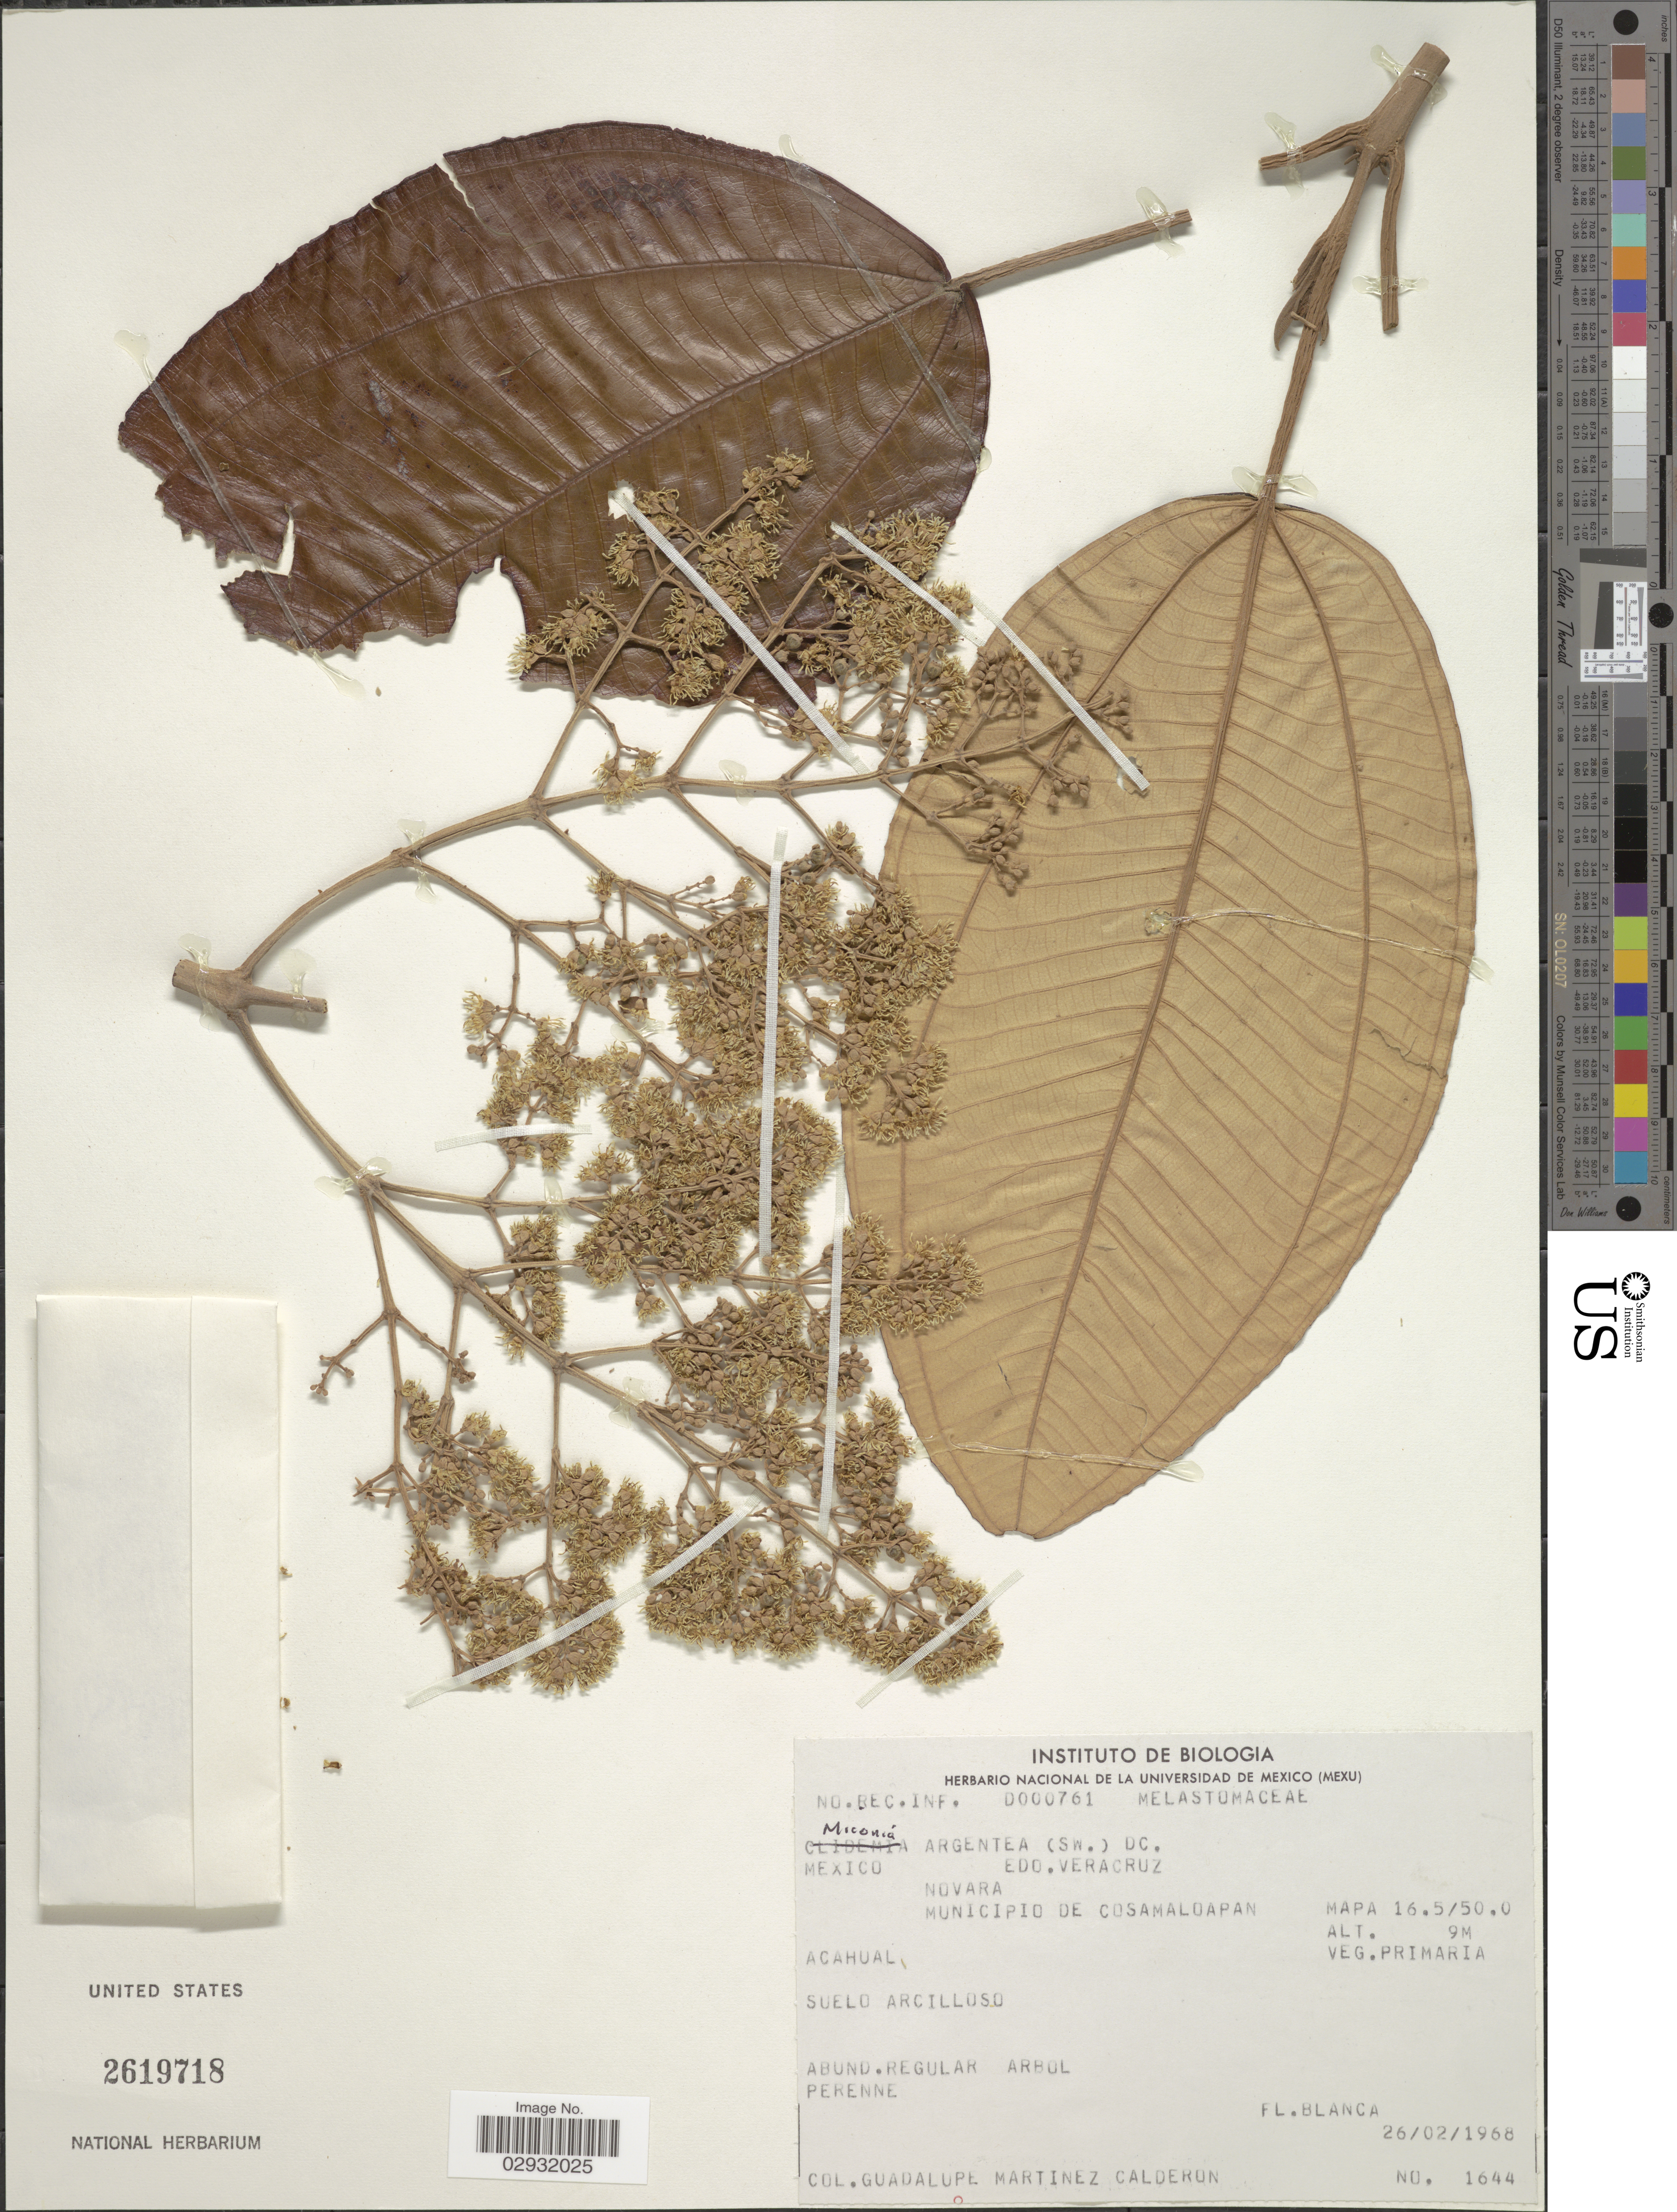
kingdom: Plantae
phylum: Tracheophyta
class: Magnoliopsida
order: Myrtales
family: Melastomataceae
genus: Miconia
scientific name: Miconia argentea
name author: (Sw.) DC.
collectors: G. Martinez-C.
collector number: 1644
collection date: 1968-02-26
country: Mexico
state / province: Veracruz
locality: Edo. Veracruz. Municipio de Cosamaloapan, Acahual, Mapa 16.5/50.0. Novara.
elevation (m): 9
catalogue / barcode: US 2619718